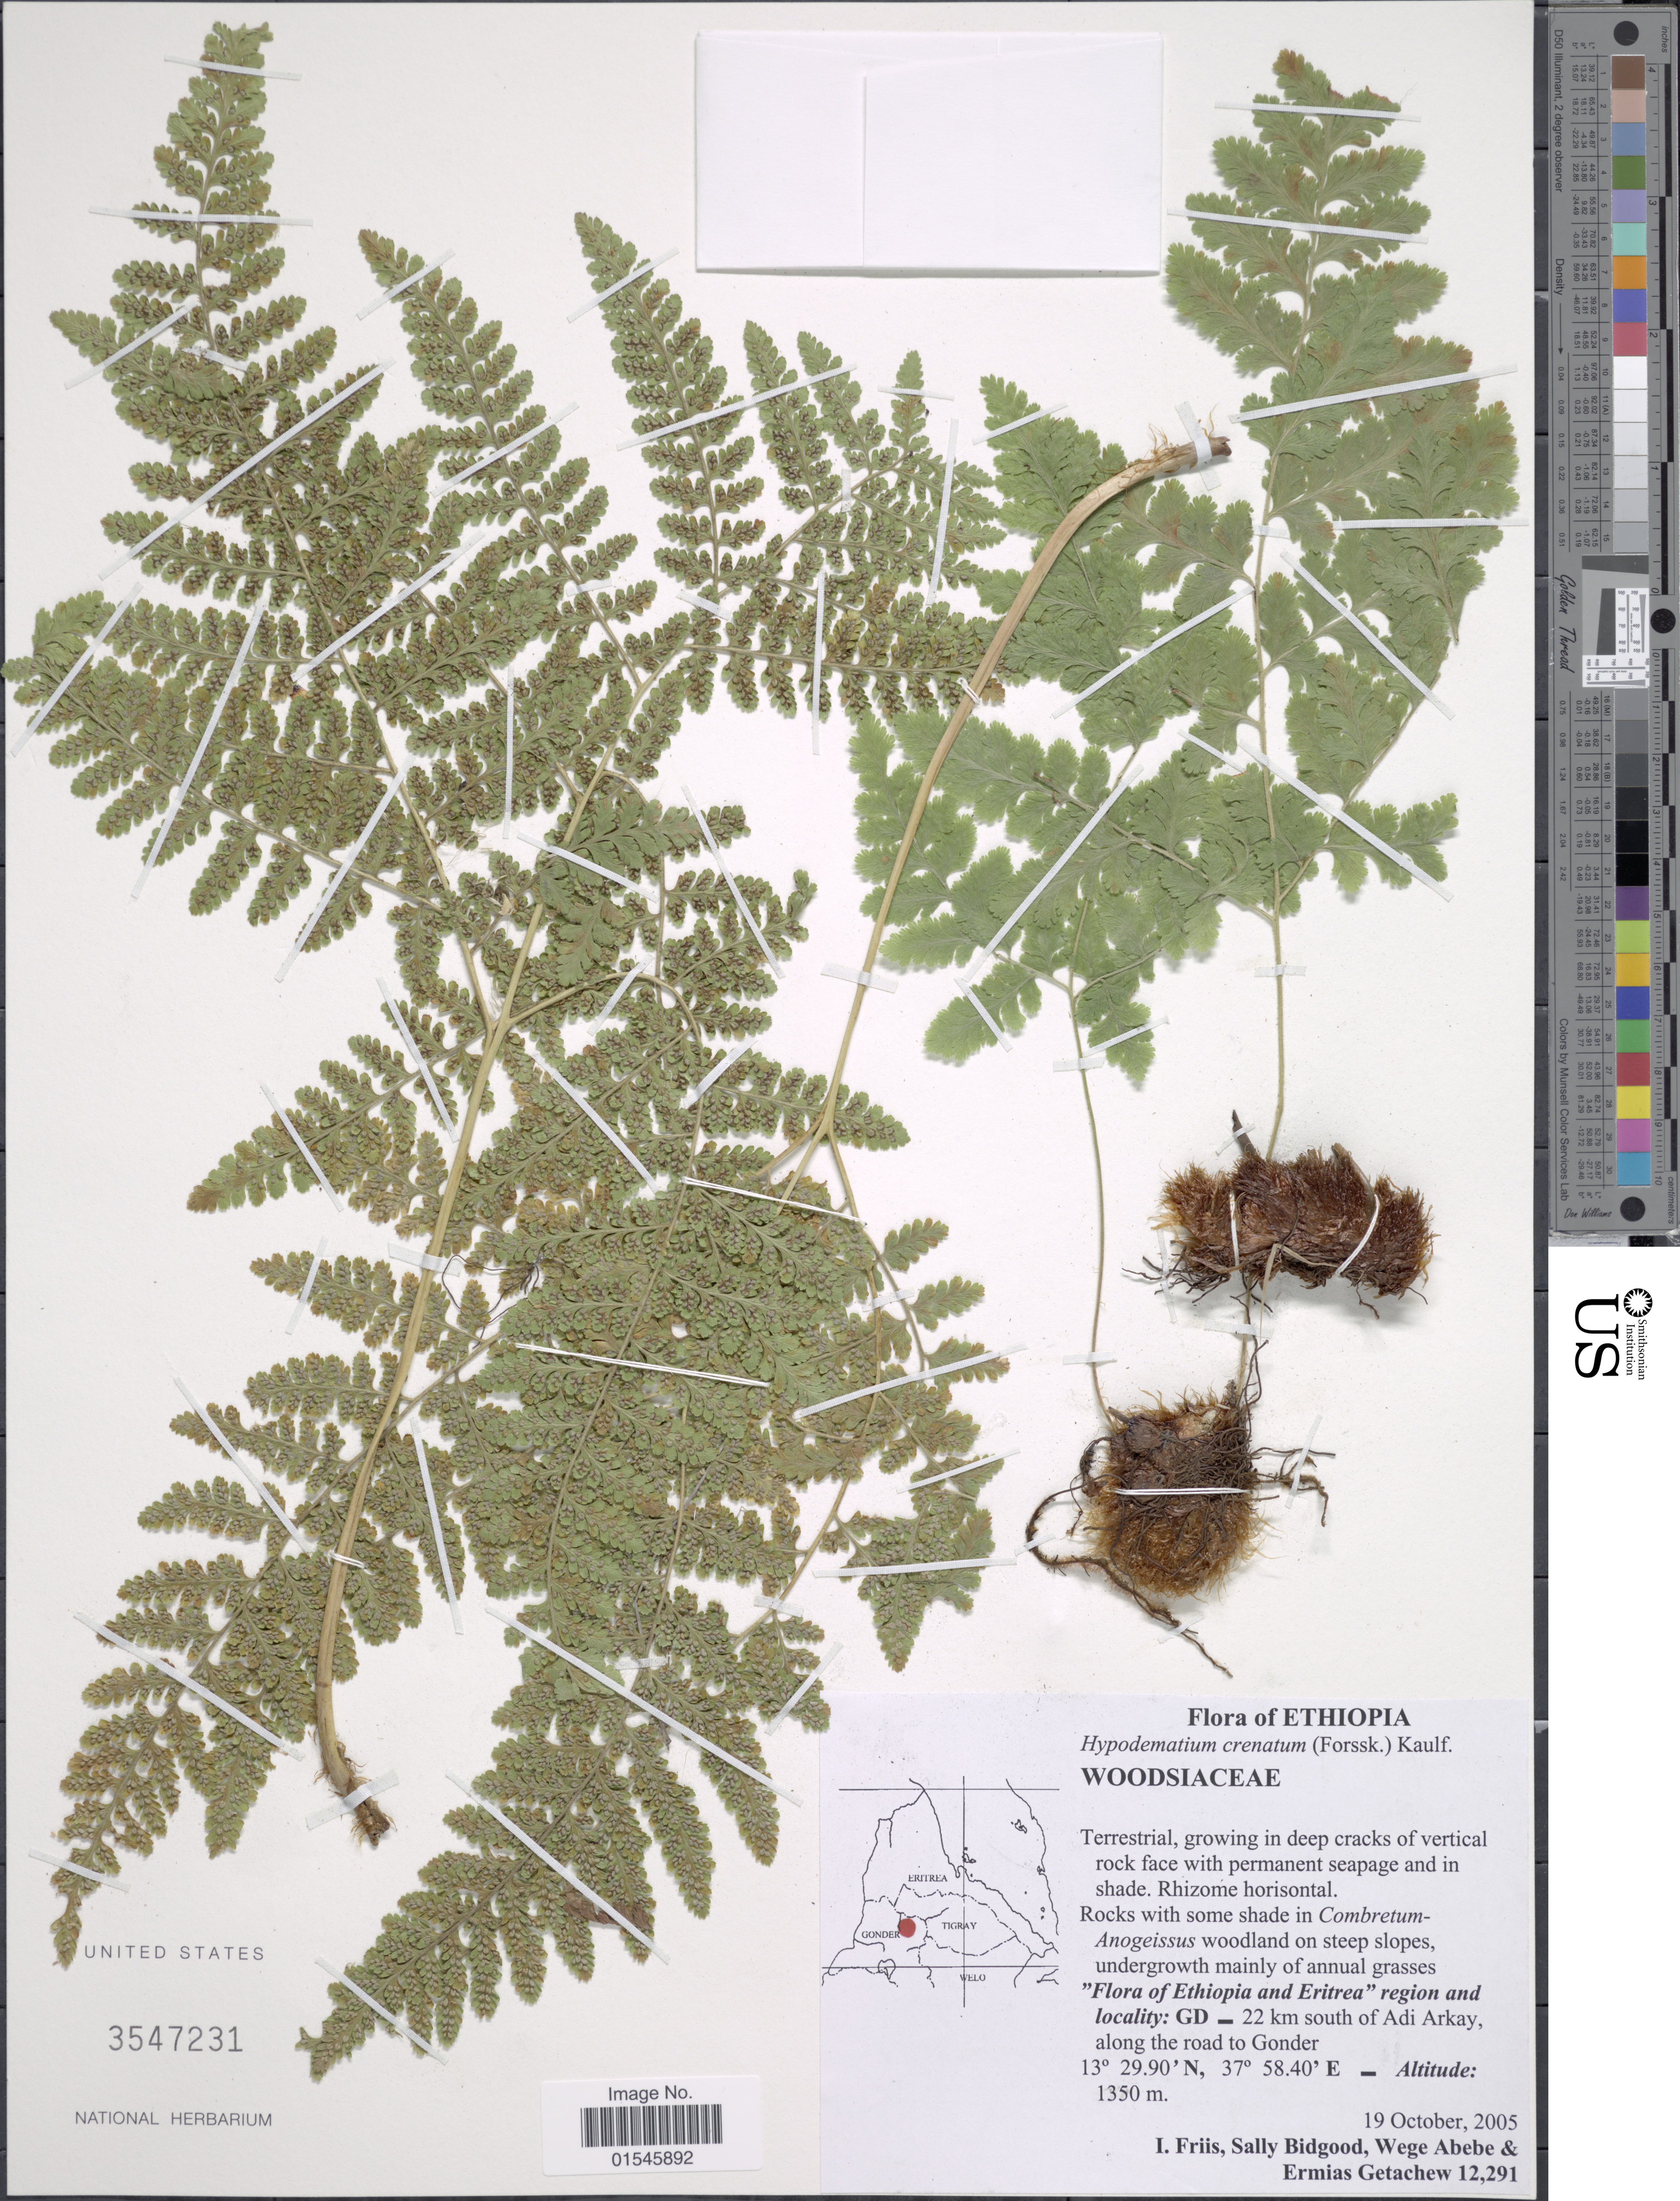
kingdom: Plantae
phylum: Tracheophyta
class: Polypodiopsida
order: Polypodiales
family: Hypodematiaceae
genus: Hypodematium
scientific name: Hypodematium crenatum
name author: (Forssk.) Kuhn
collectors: I. Friis, S. Bidgood, W. Abebe & E. Getachew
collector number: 12291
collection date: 2005-10-19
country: Ethiopia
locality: Ethiopia and Eritrea, GD _ 9 km south of Adi Arkay, along the road to Gonder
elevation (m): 1350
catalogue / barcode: US 3547231